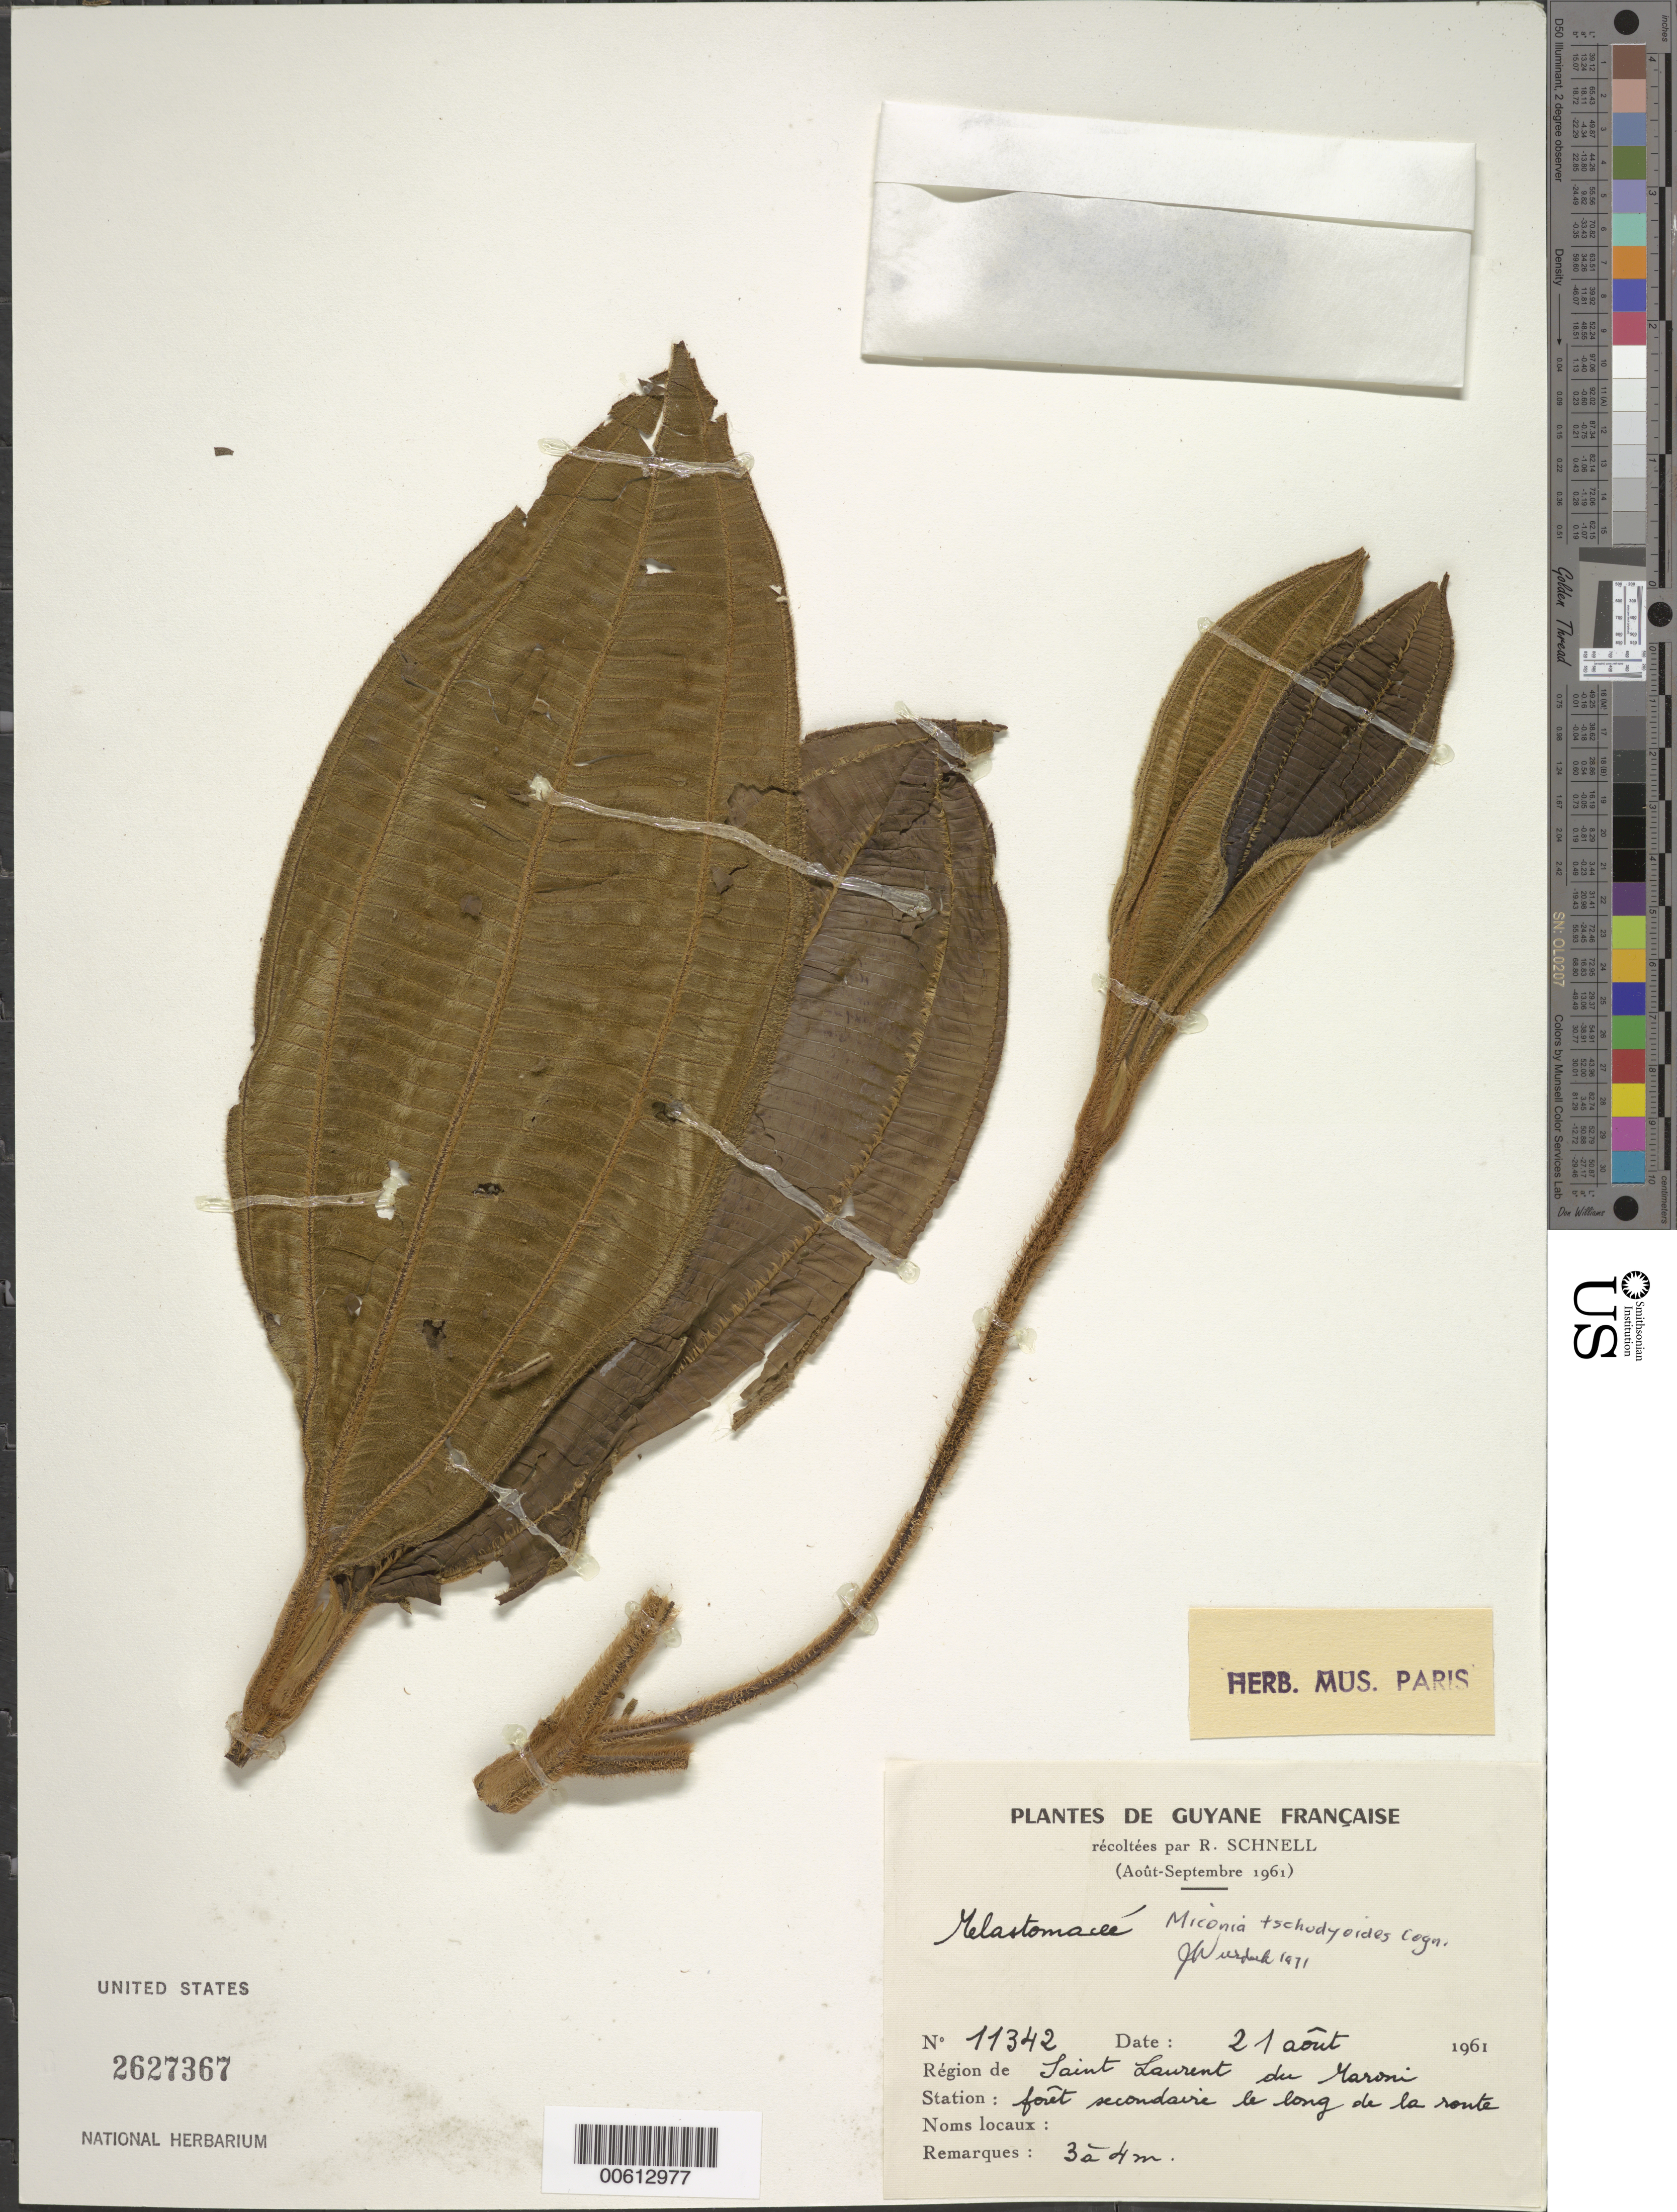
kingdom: Plantae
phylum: Tracheophyta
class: Magnoliopsida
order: Myrtales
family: Melastomataceae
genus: Miconia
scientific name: Miconia tschudyoides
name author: Cogn.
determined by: Wurdack, John J., (US), US (UNITED STATES)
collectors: R. A. Schnell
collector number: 11342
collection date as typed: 21-Aug-61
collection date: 1961-08-21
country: French Guiana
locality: Saint-Laurent du Maroni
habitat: Foret secondaire le long de la route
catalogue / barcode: US 2627367